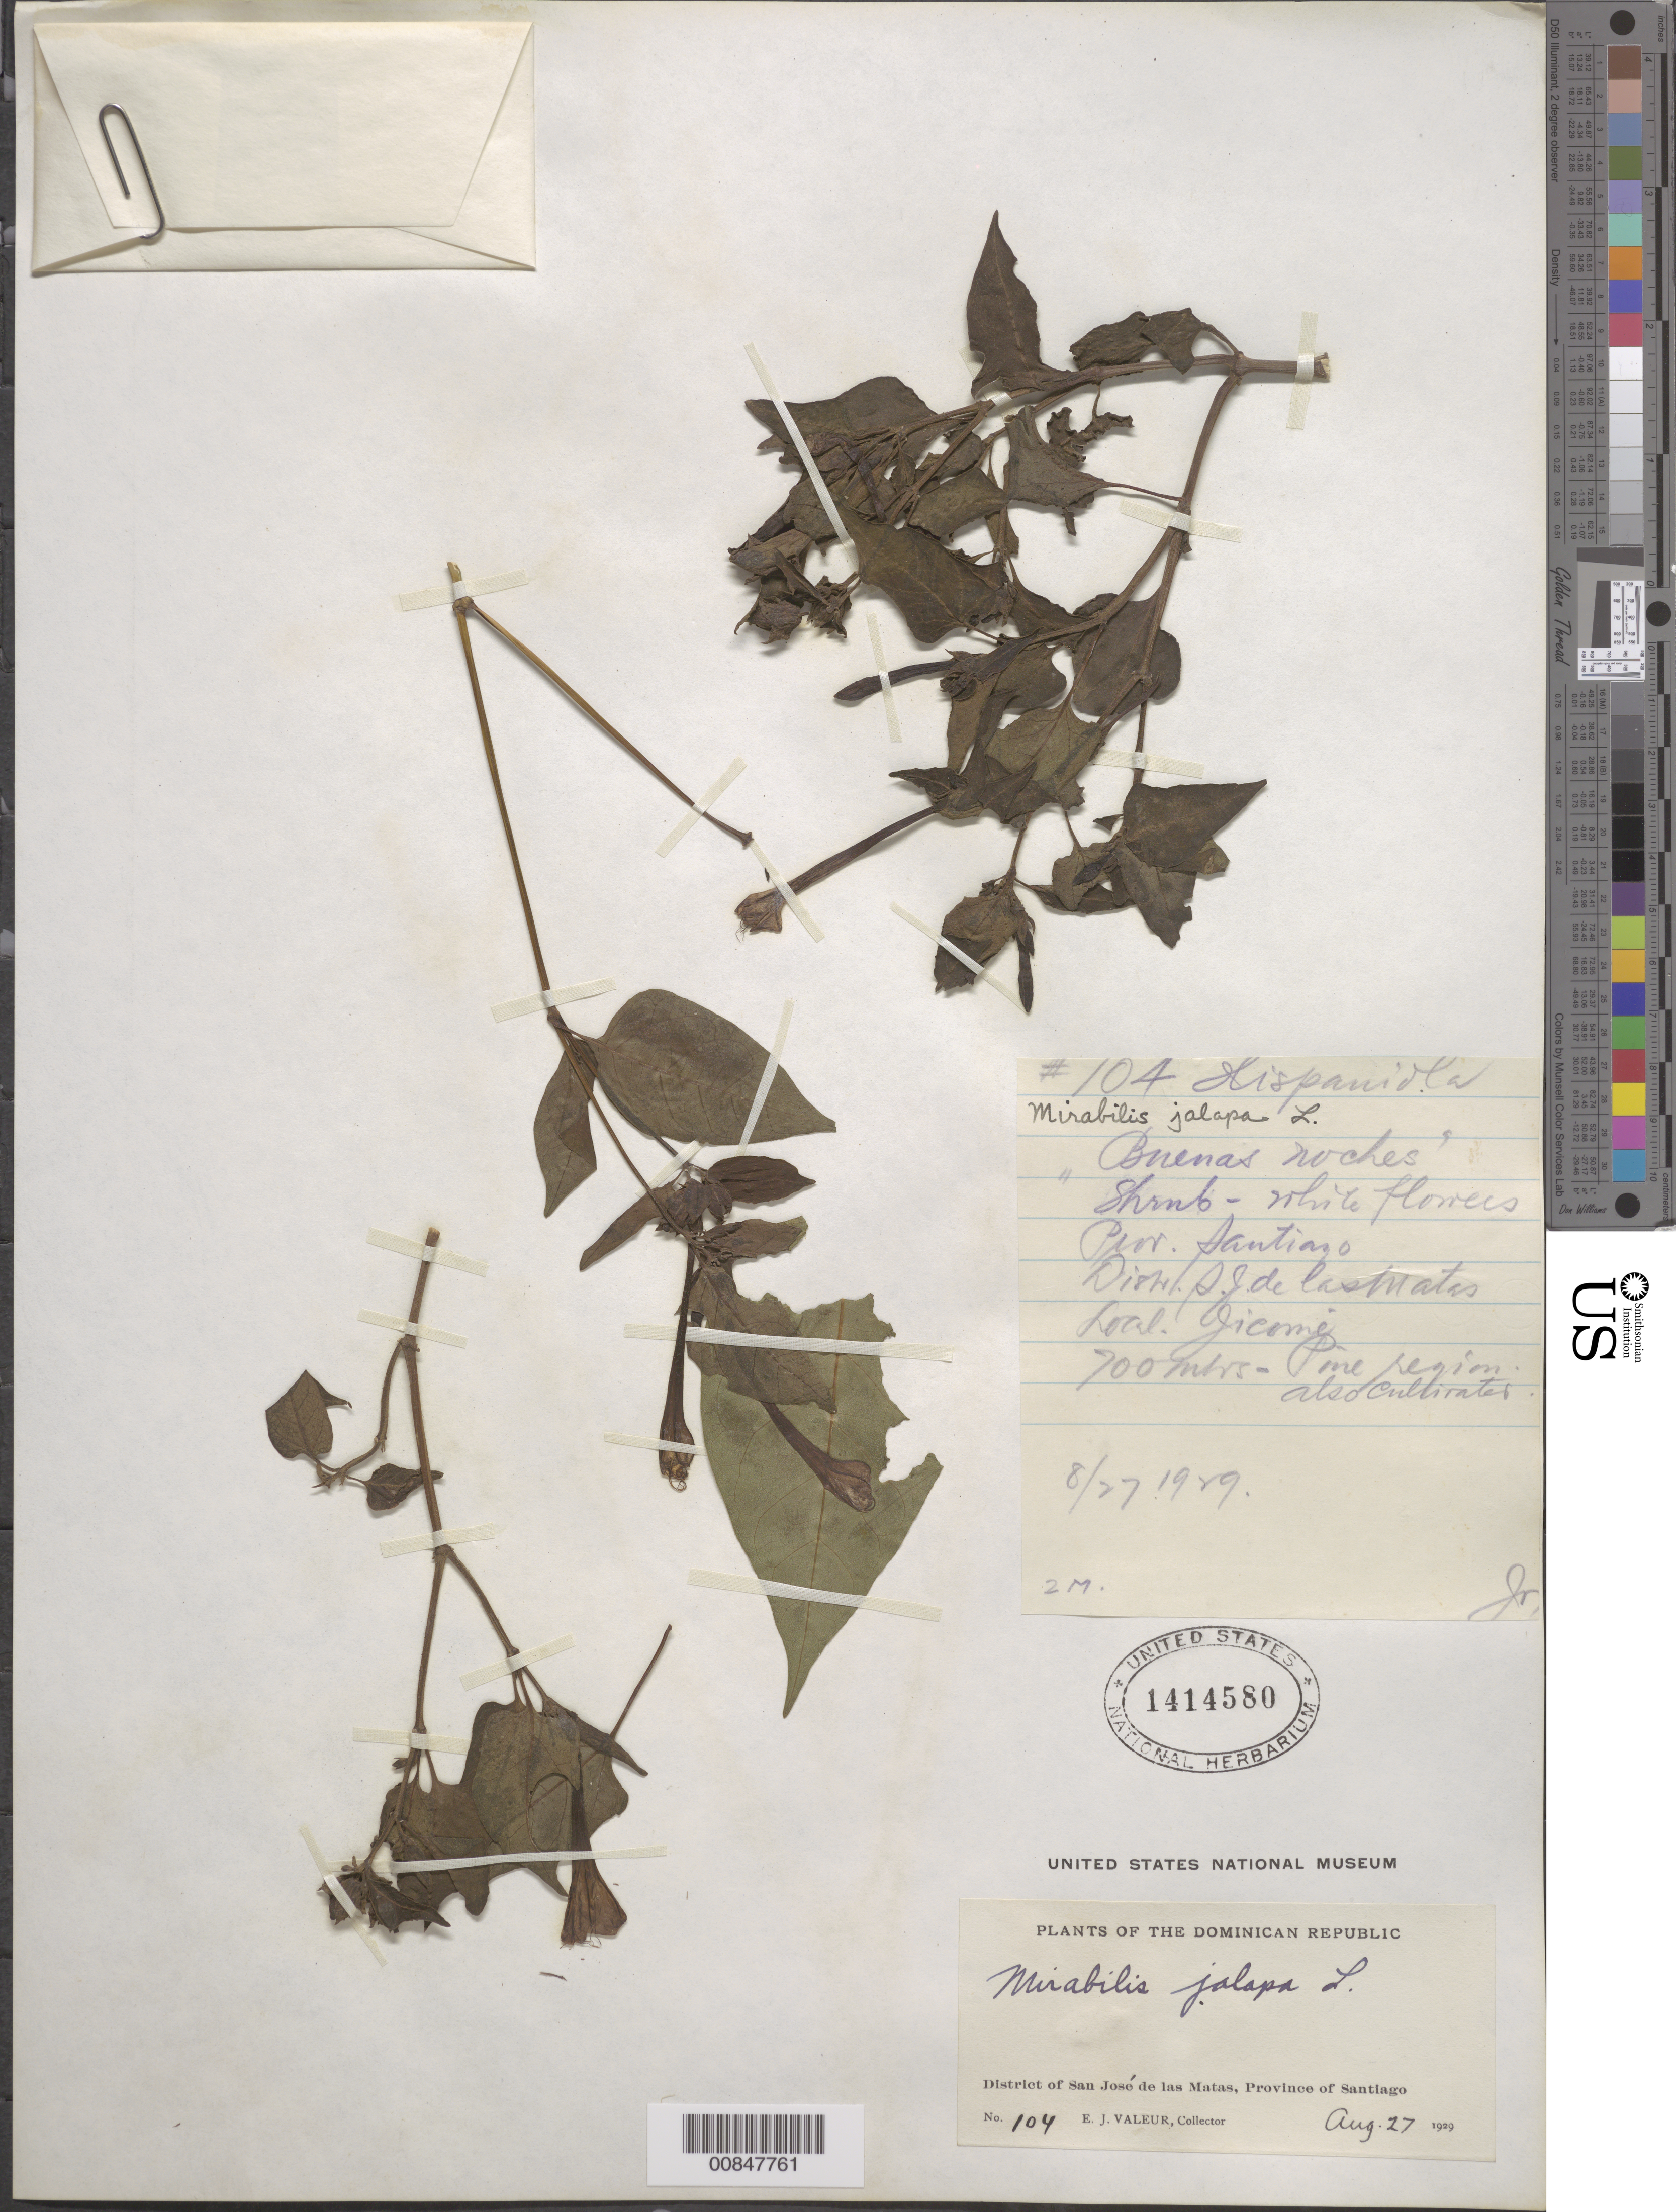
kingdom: Plantae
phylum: Tracheophyta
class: Magnoliopsida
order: Caryophyllales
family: Nyctaginaceae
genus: Mirabilis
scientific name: Mirabilis jalapa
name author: L.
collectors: E. Valeur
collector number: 104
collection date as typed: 27 Aug 1929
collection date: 1929-08-27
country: Dominican Republic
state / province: Santiago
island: Hispaniola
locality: Jicomé. District of San José de las Matas.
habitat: Pine region. Also cultivated.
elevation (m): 700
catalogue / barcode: US 1414580